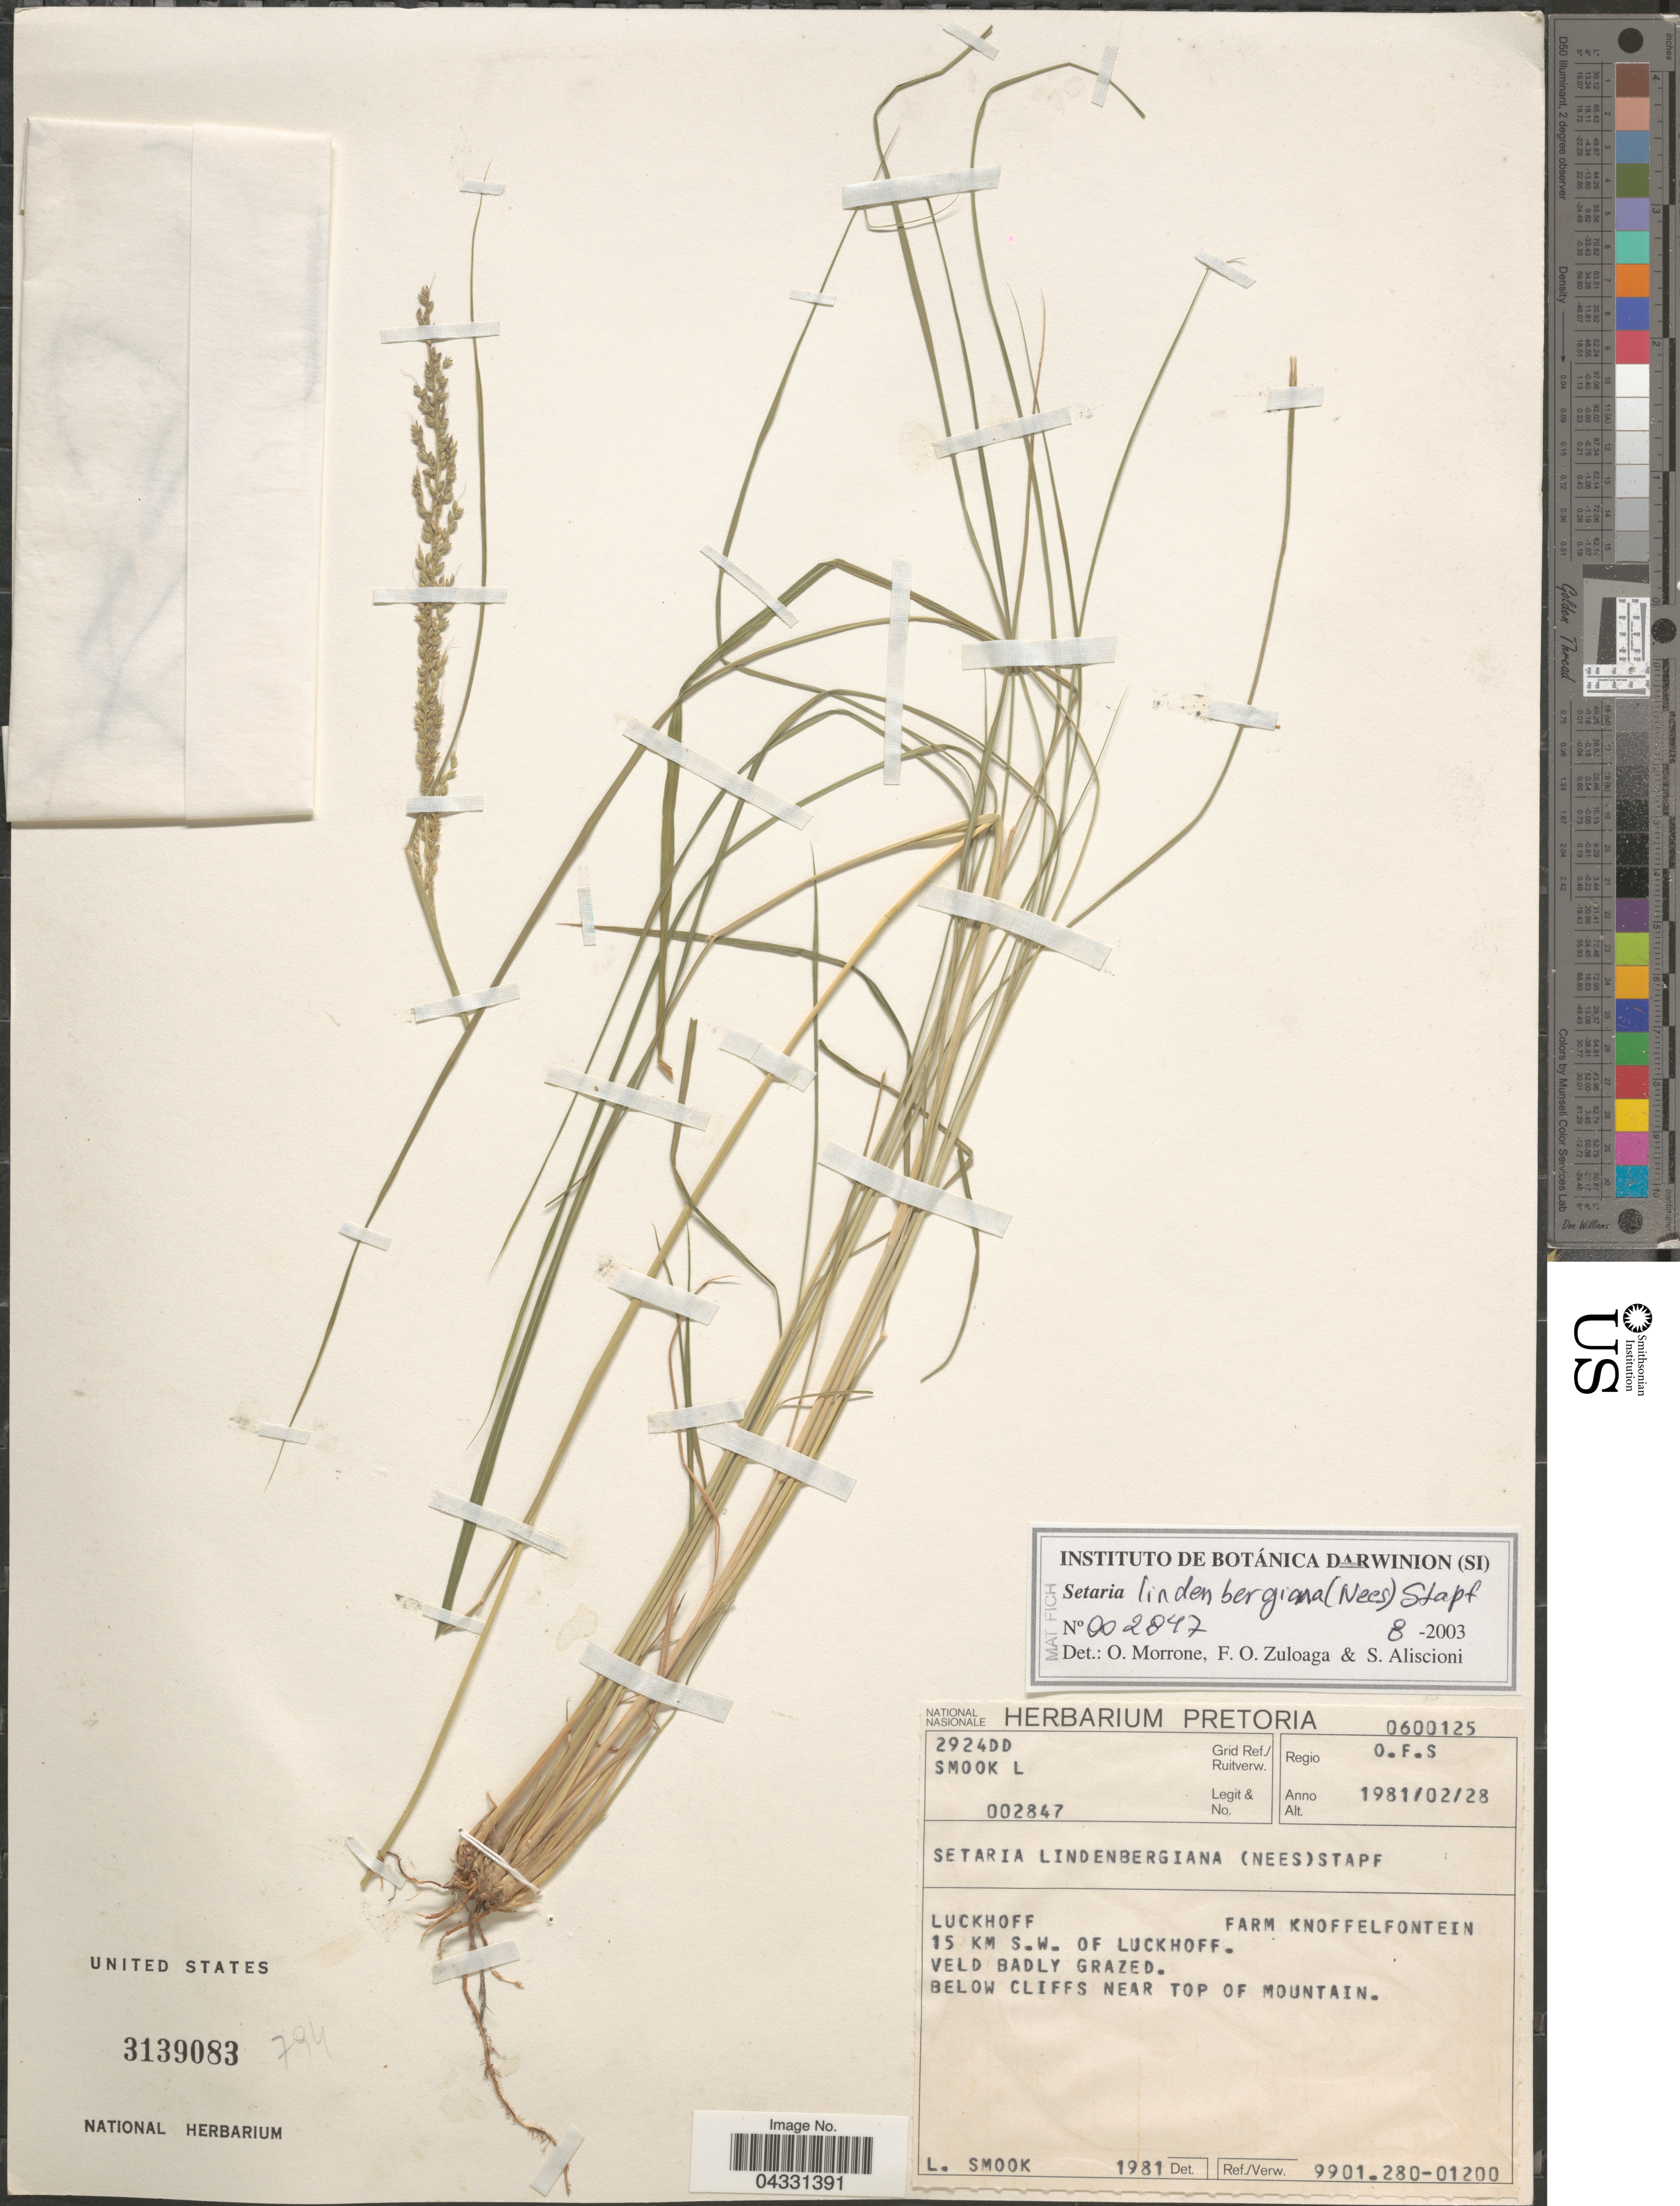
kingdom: Plantae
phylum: Tracheophyta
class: Liliopsida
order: Poales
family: Poaceae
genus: Setaria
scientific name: Setaria lindenbergiana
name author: (Nees) Stapf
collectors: L. Smook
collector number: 002847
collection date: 1981-02-28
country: South Africa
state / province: Free State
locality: Grid Ref./Ruitverw. 2924DD. Regio O.F.S. Luckhoff. Farm Knoffelfontein. 15 Km S.W. of Luckhoff. Below Cliffs Near Top Of Mountain.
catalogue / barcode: US 3139083